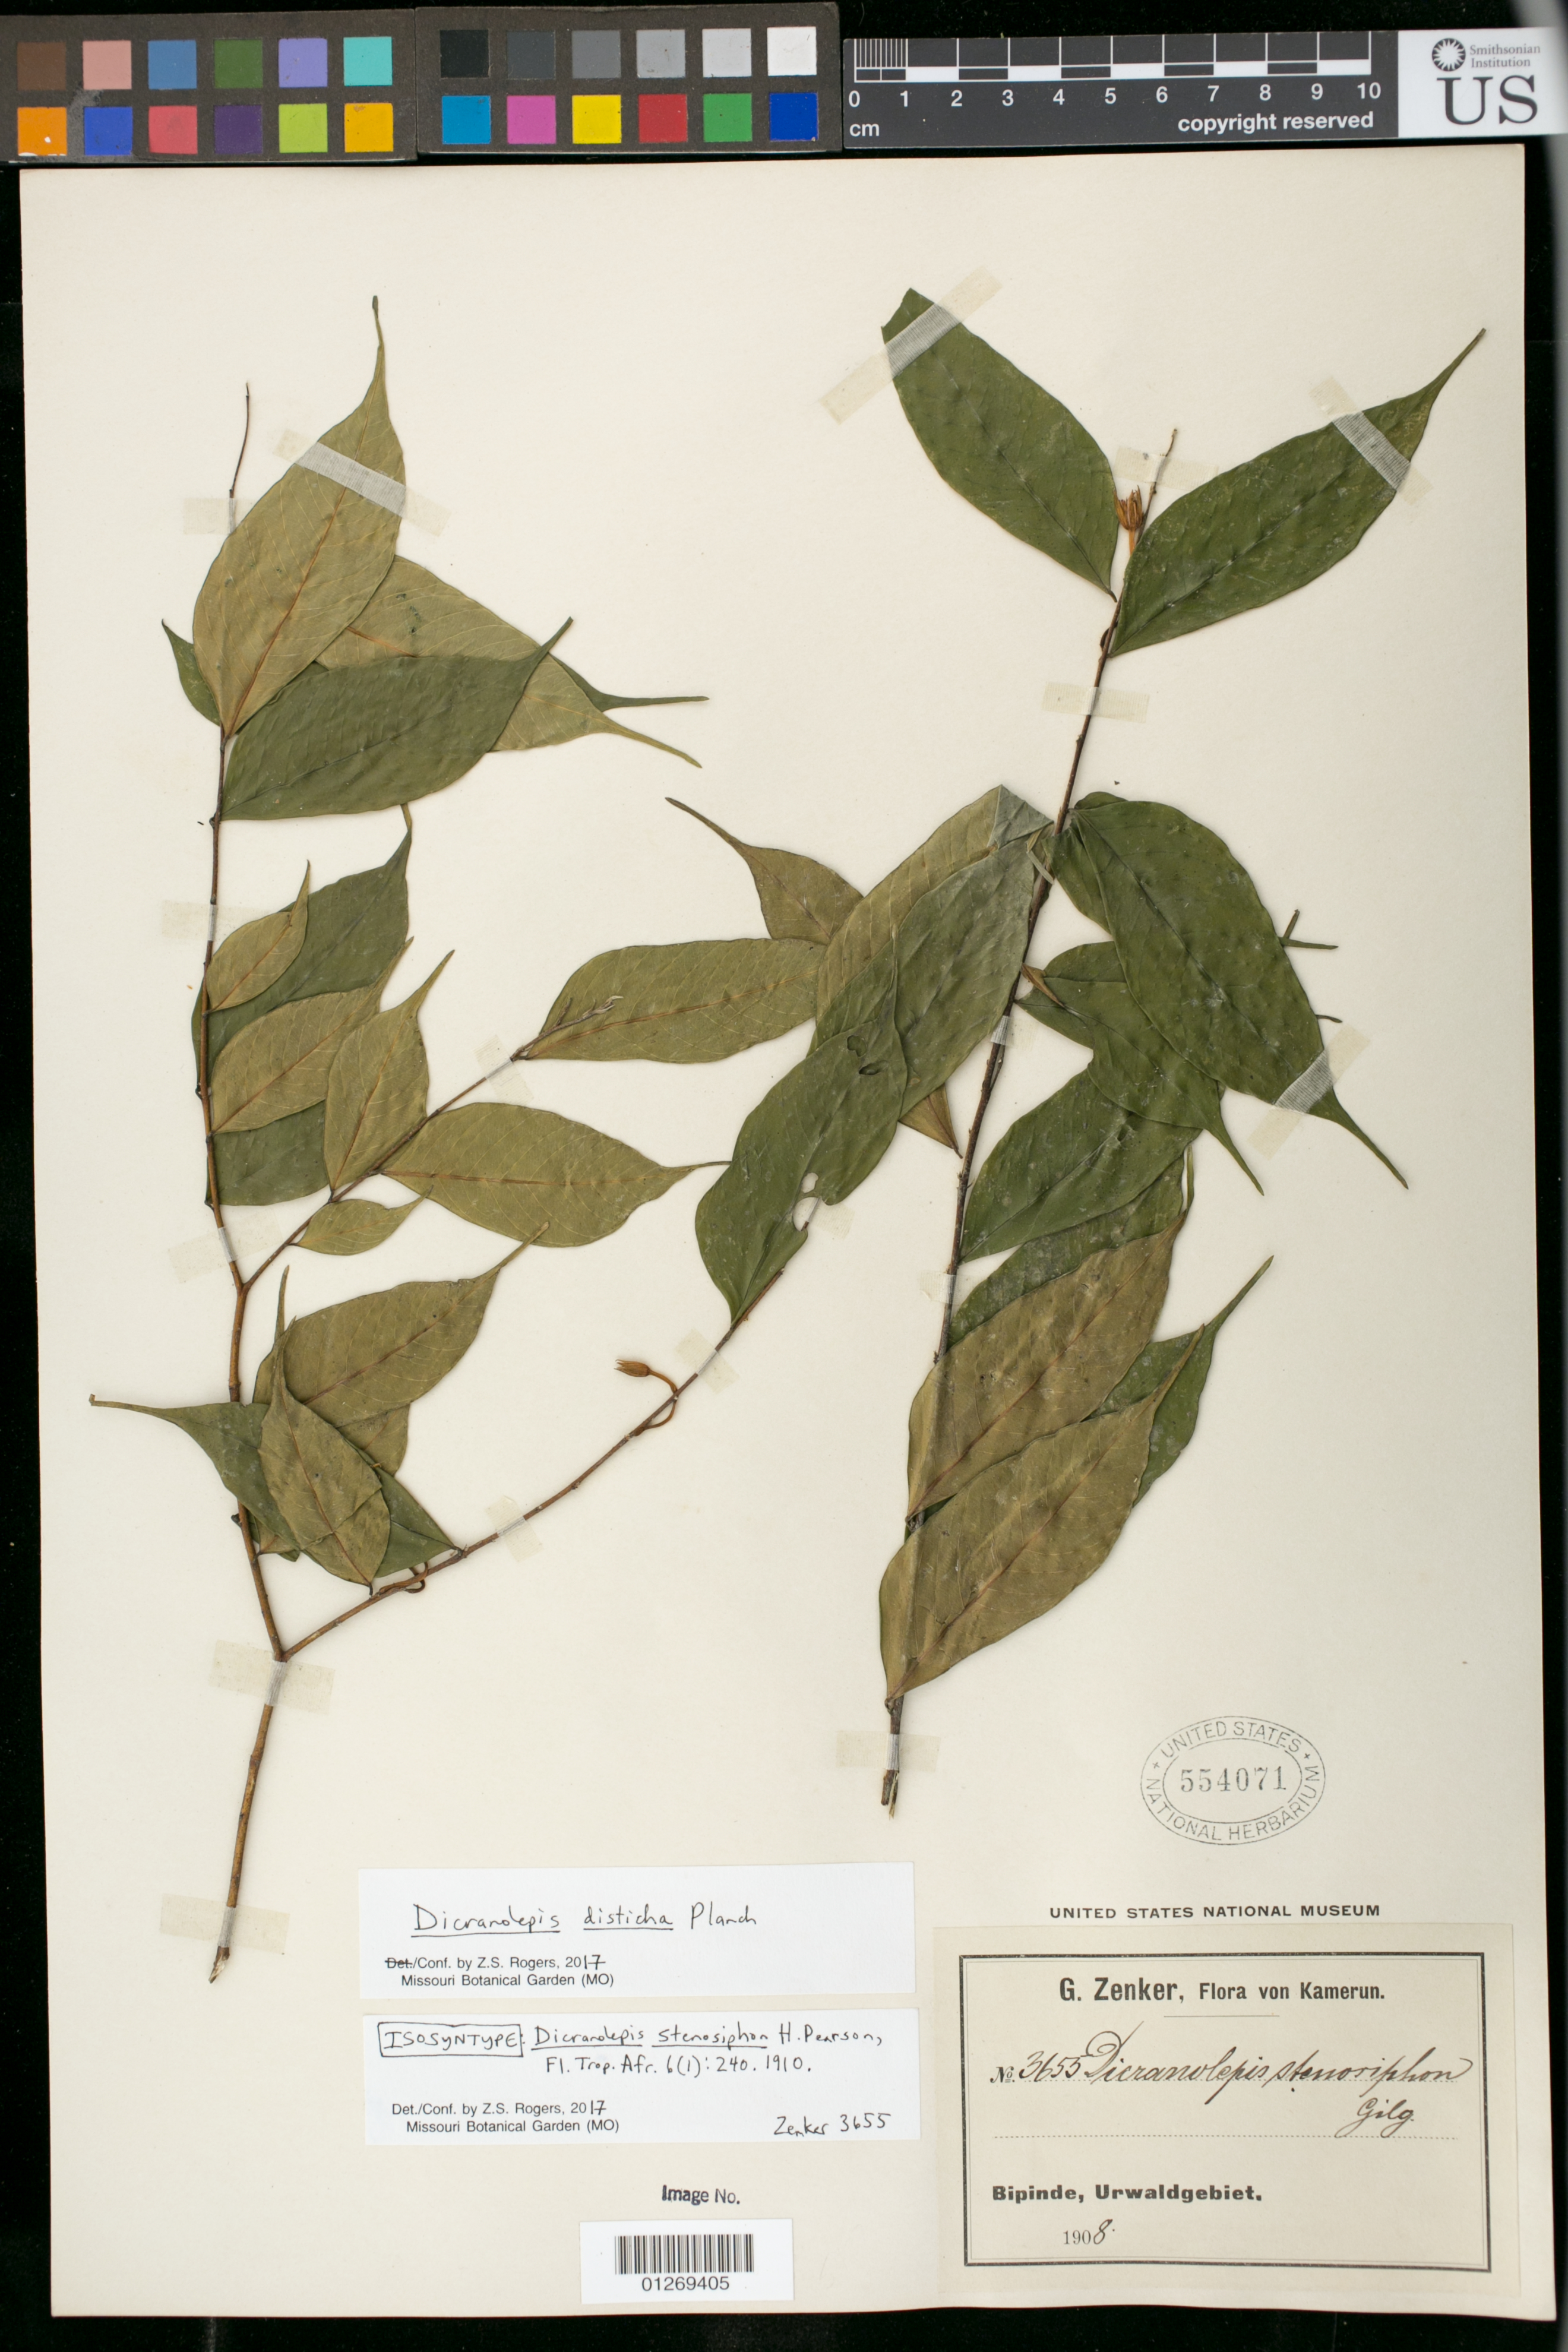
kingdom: Plantae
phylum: Tracheophyta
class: Magnoliopsida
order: Malvales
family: Thymelaeaceae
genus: Dicranolepis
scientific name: Dicranolepis stenosiphon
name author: H. Pearson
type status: Isosyntype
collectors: G. A. Zenker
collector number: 3655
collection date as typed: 1908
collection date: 1908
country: Cameroon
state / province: Sud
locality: Kamerun, Bipinde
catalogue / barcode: US 554071